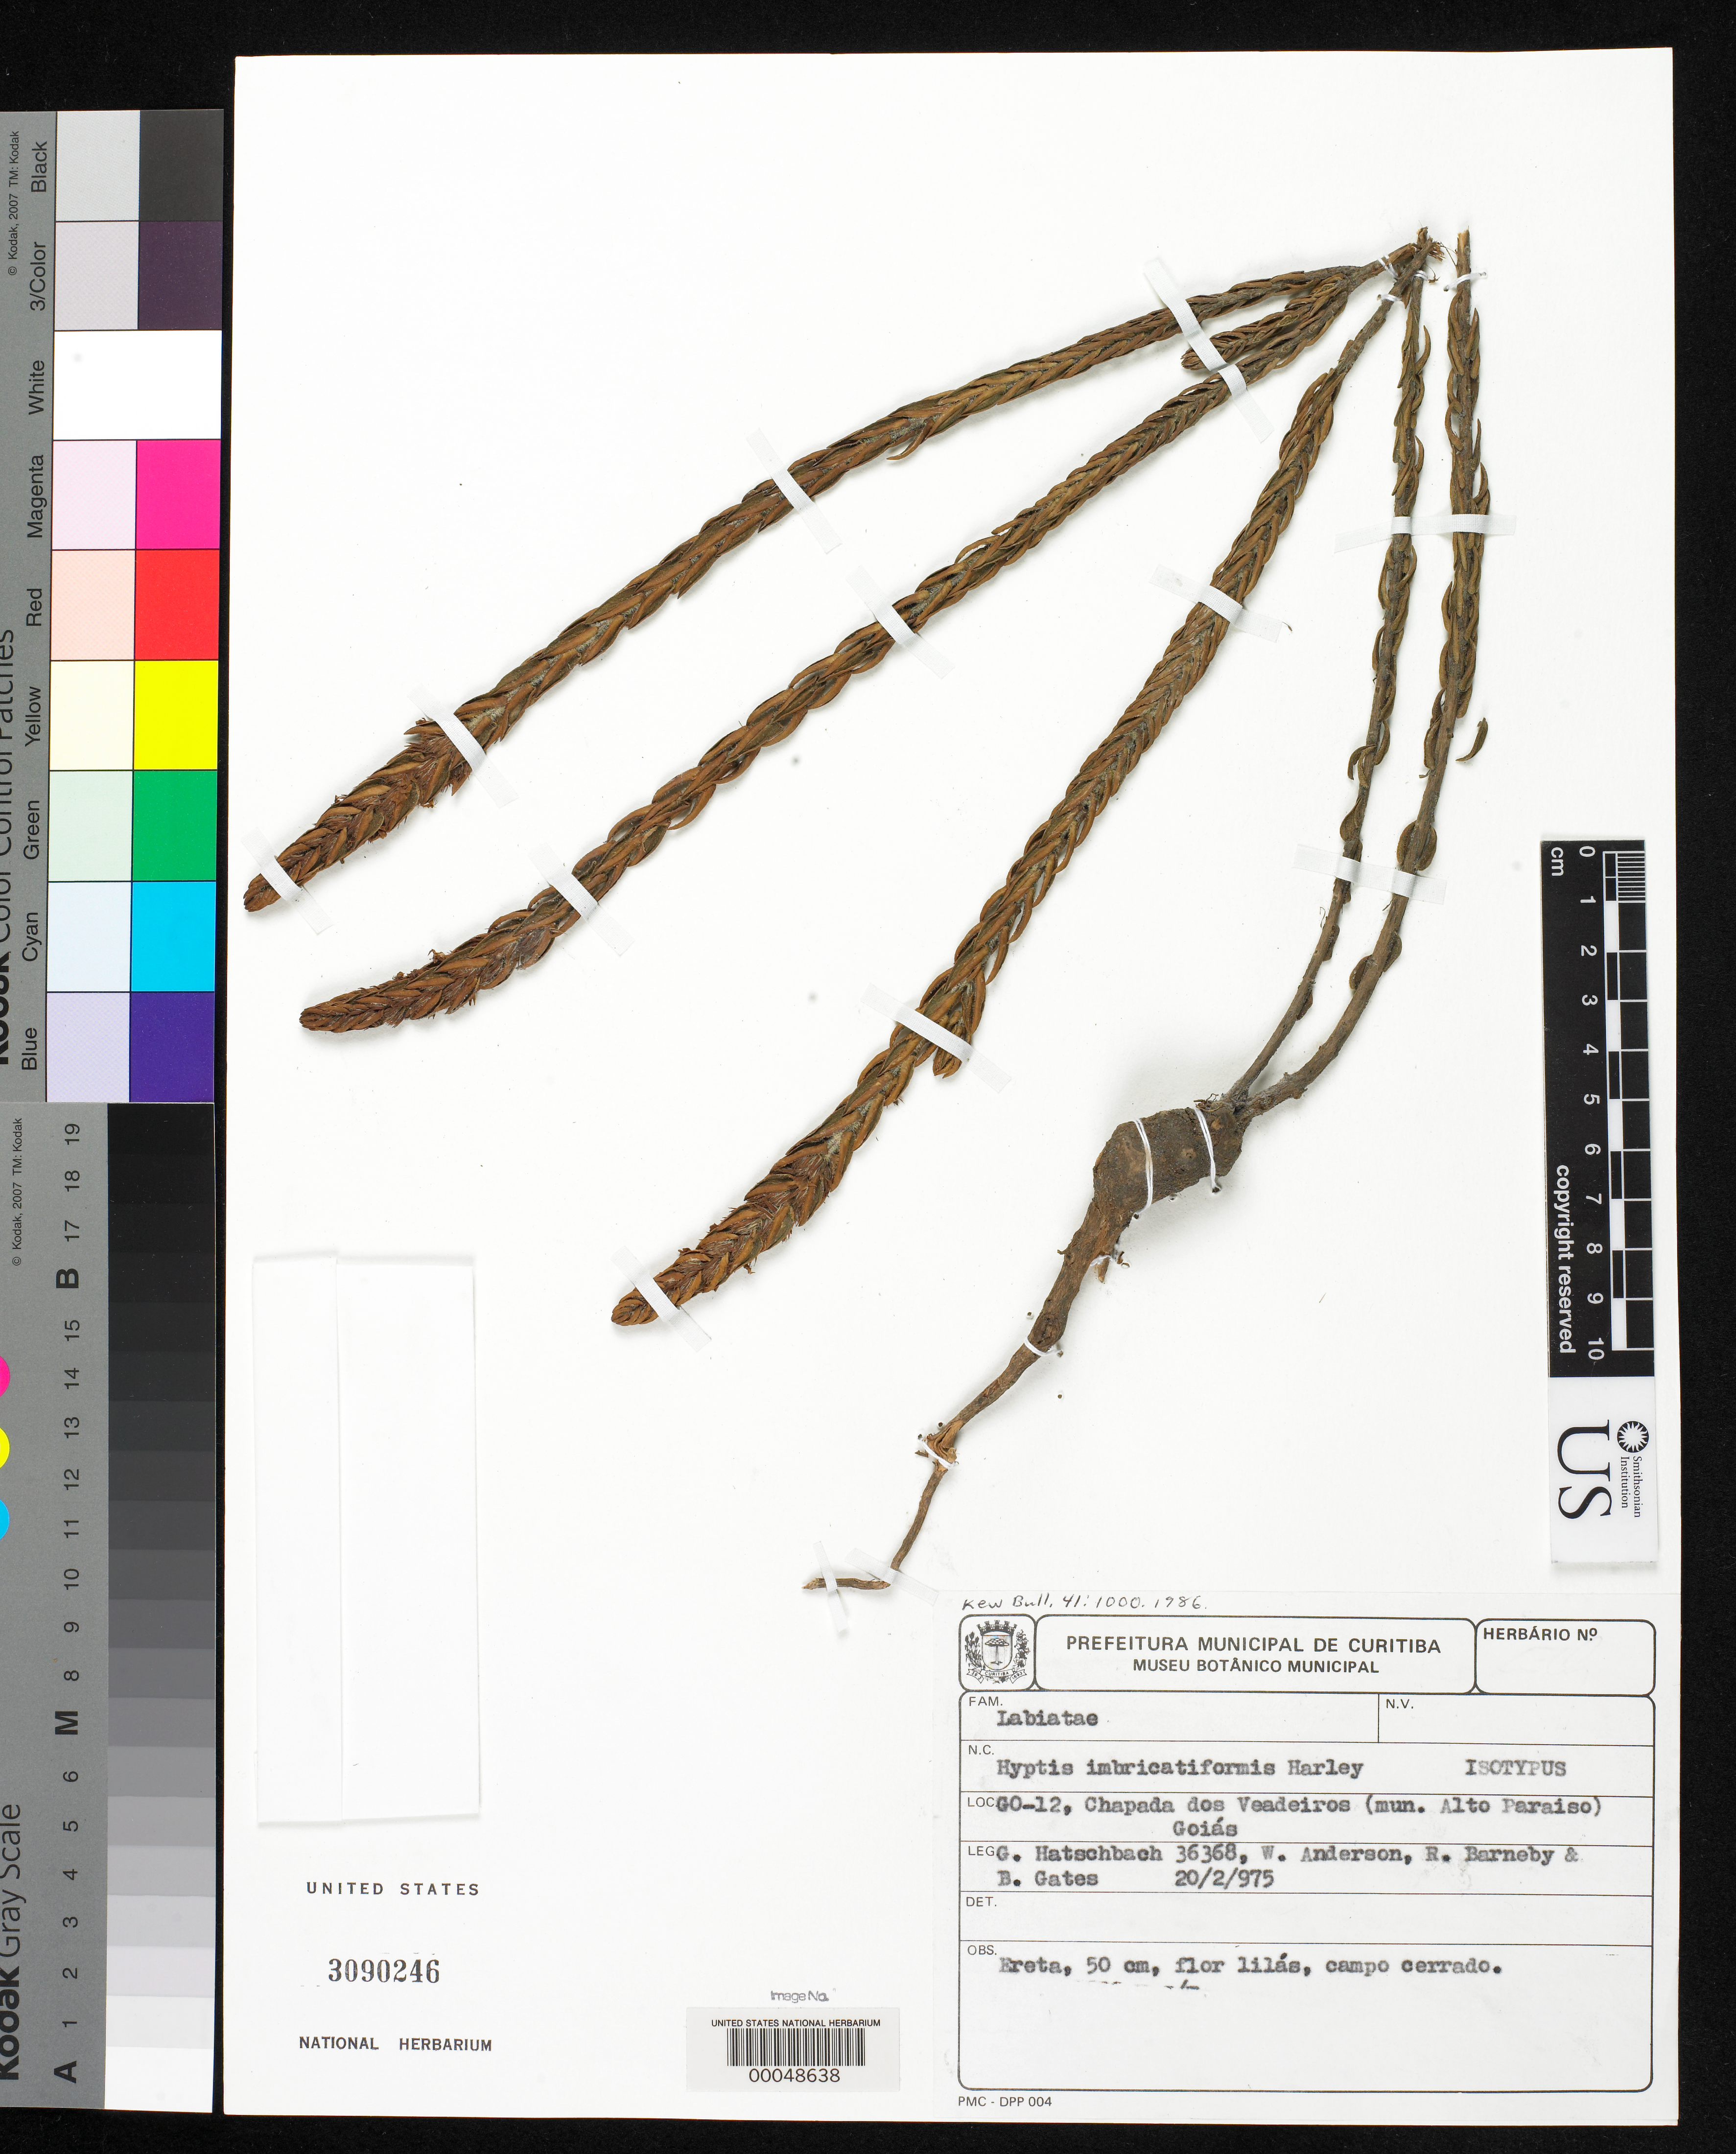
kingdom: Plantae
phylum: Tracheophyta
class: Magnoliopsida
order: Lamiales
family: Lamiaceae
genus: Hyptis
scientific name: Hyptis imbricatiformis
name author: Harley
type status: Isotype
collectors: G. Hatschbach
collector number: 36368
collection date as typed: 20 Feb 1975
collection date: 1975-02-20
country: Brazil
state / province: Goiás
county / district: Alto Paraiso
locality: Go-12, Chapada dos Veadeiros.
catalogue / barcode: US 3090246